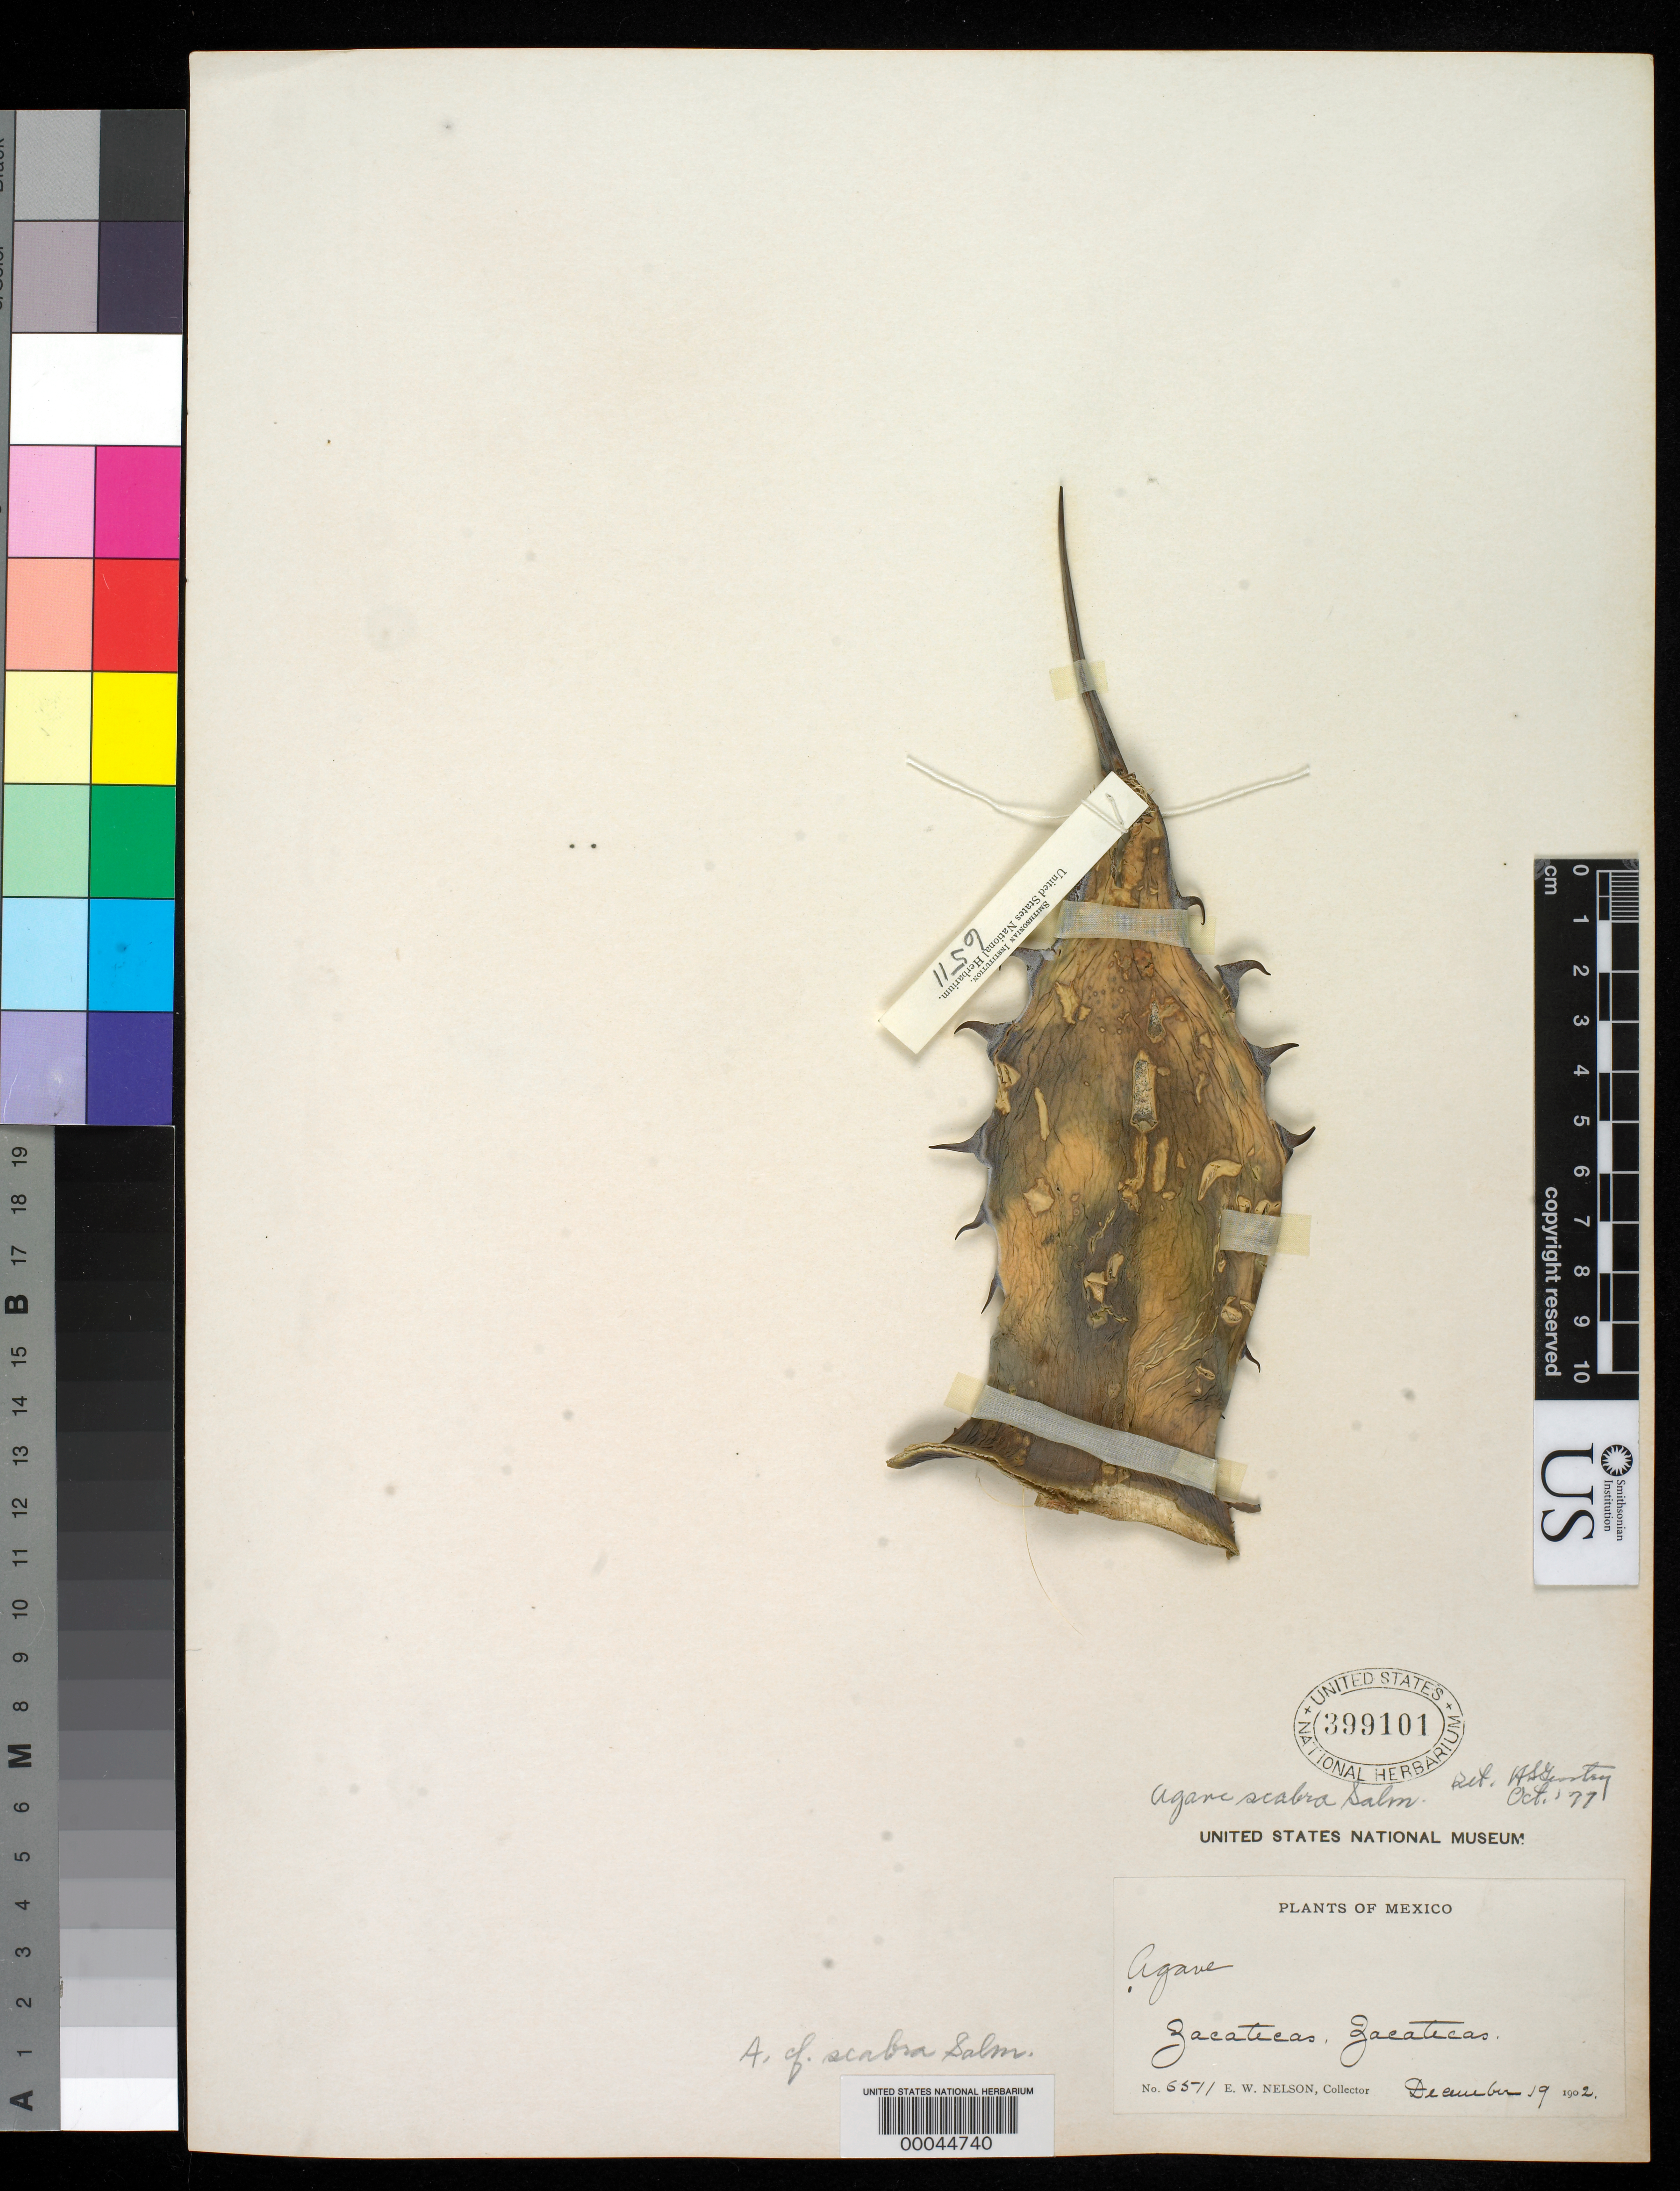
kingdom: Plantae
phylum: Tracheophyta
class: Liliopsida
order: Asparagales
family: Asparagaceae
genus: Agave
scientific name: Agave scabra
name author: Salm-Dyck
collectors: E. W. Nelson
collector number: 6511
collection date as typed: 19 Dec 1902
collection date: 1902-12-19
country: Mexico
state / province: Zacatecas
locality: Zacatecas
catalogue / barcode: US 399101